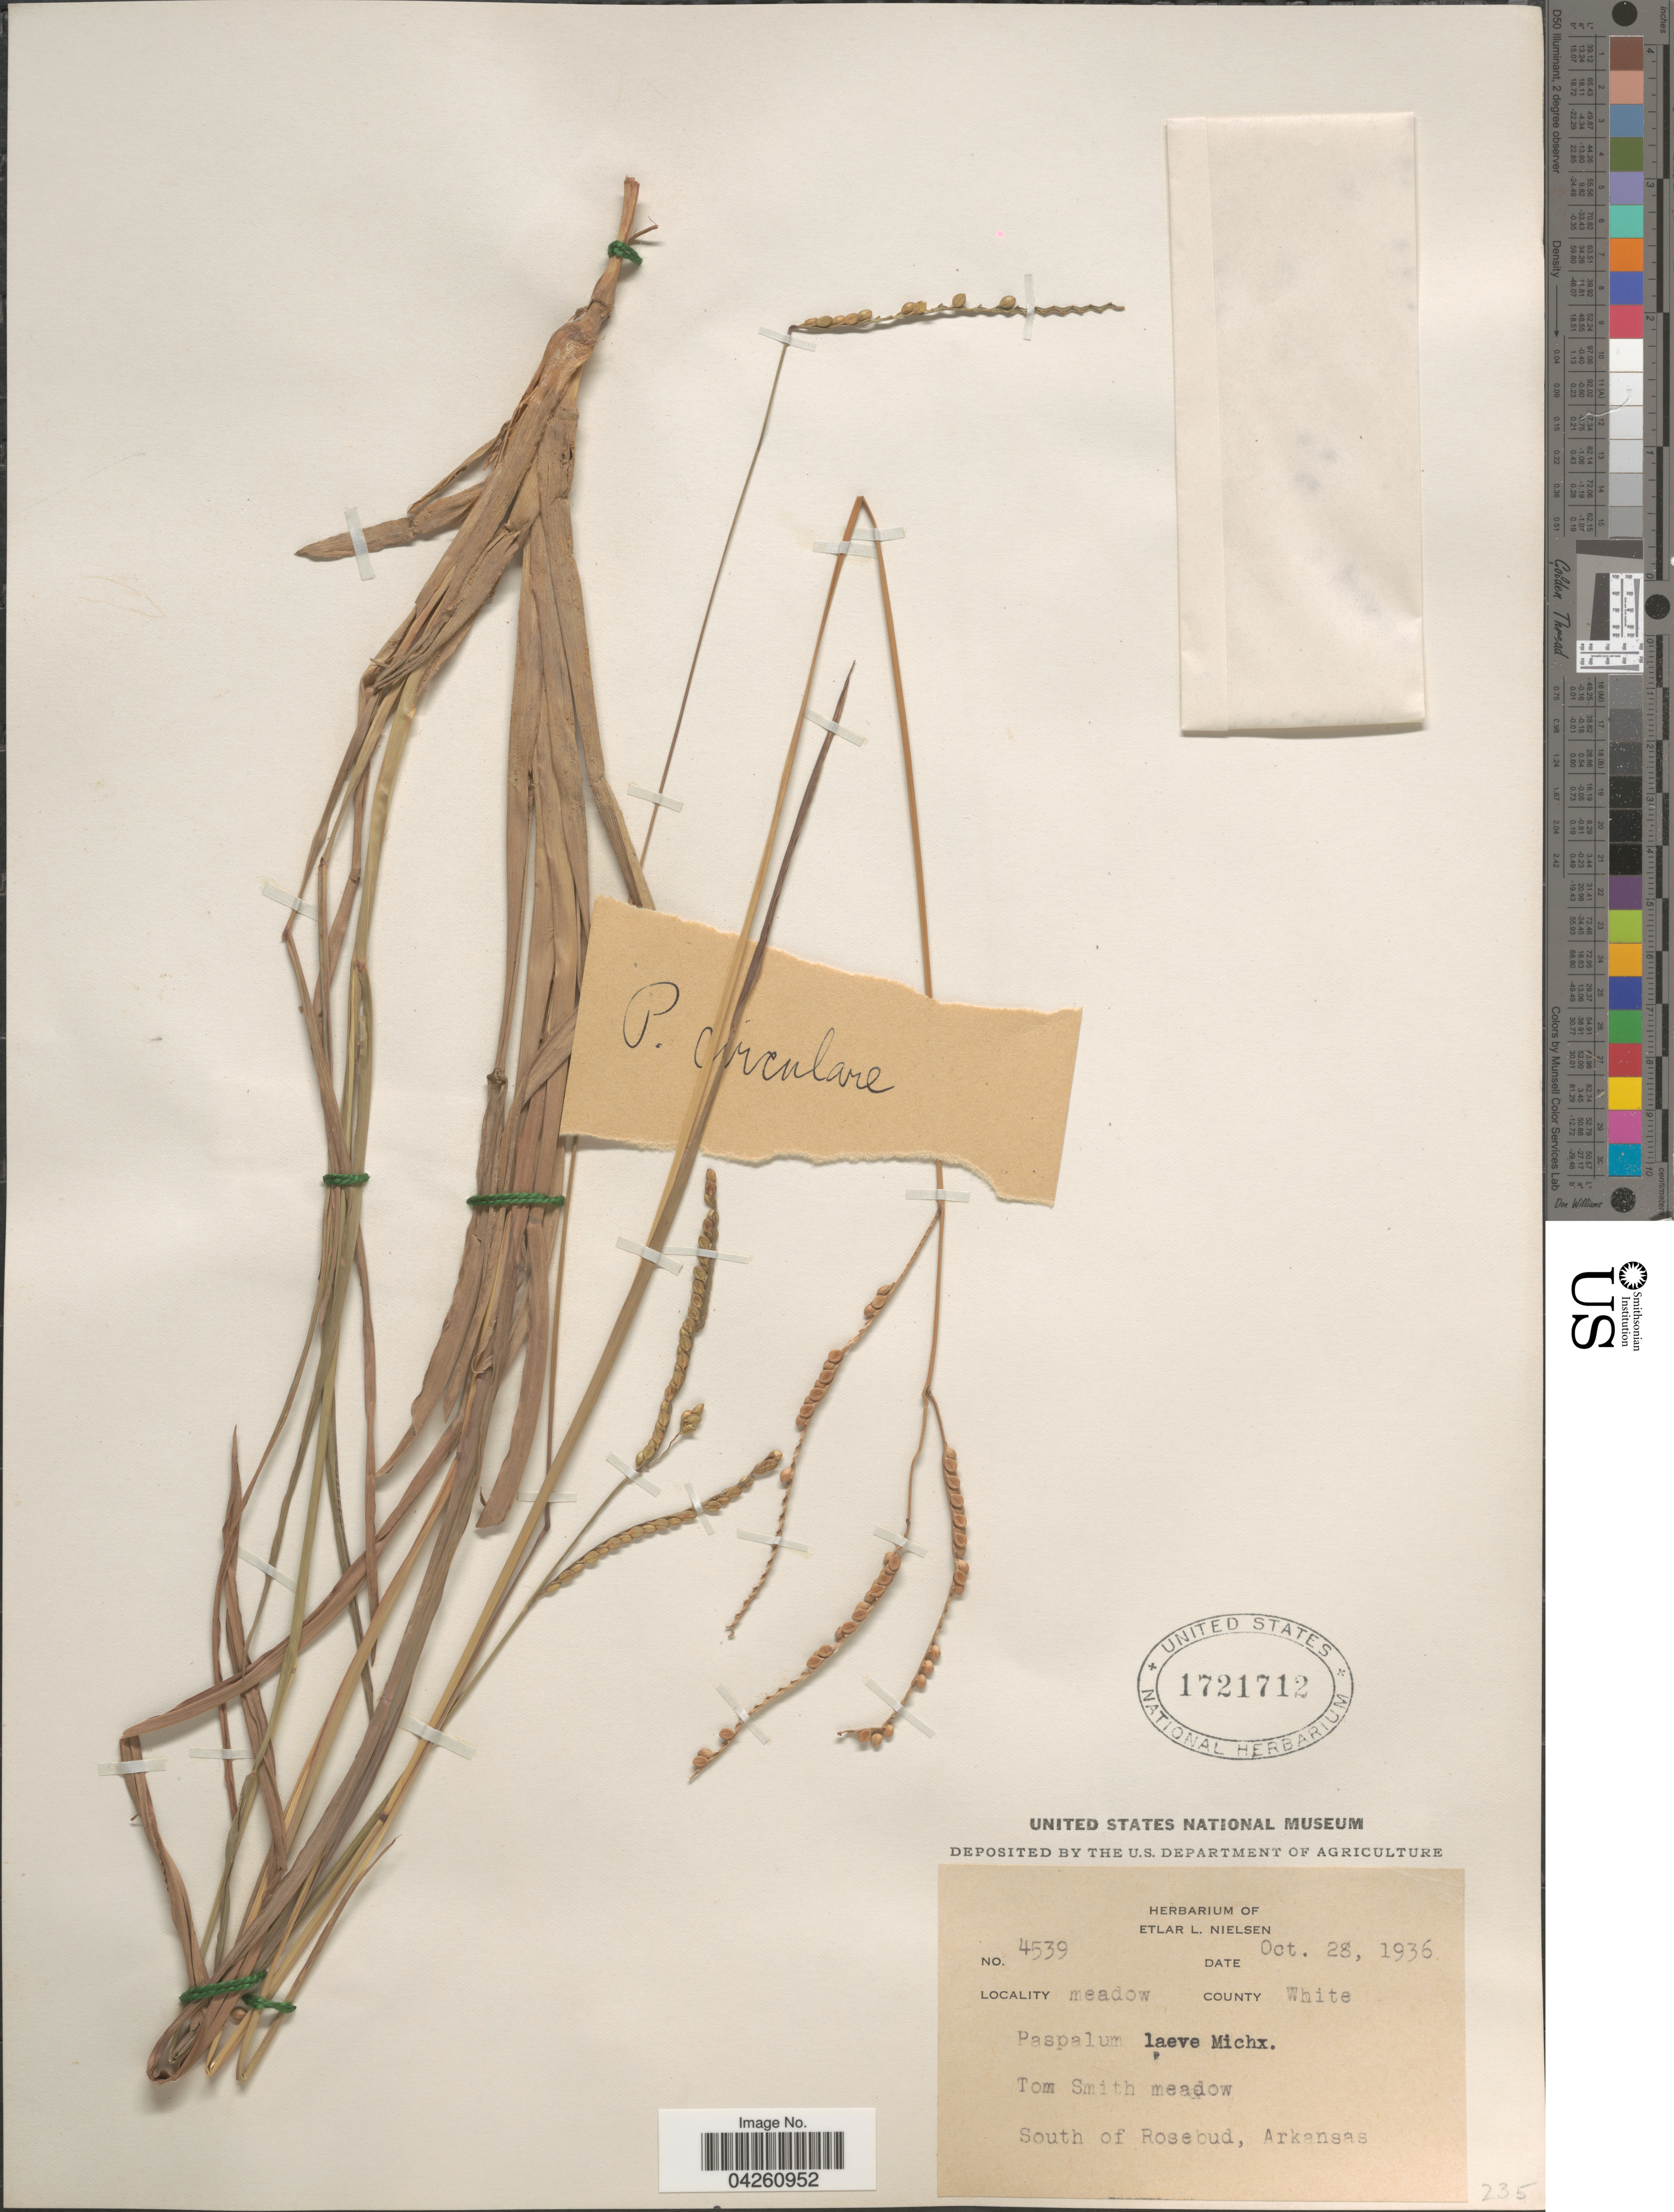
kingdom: Plantae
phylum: Tracheophyta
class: Liliopsida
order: Poales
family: Poaceae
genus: Paspalum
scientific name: Paspalum circulare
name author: Nash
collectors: Ex herb. of Etlar L. Nielsen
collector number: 4539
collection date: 1936-10-28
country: United States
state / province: Arkansas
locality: Tom Smith meadow. South of Rosebud.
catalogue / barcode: US 1721712